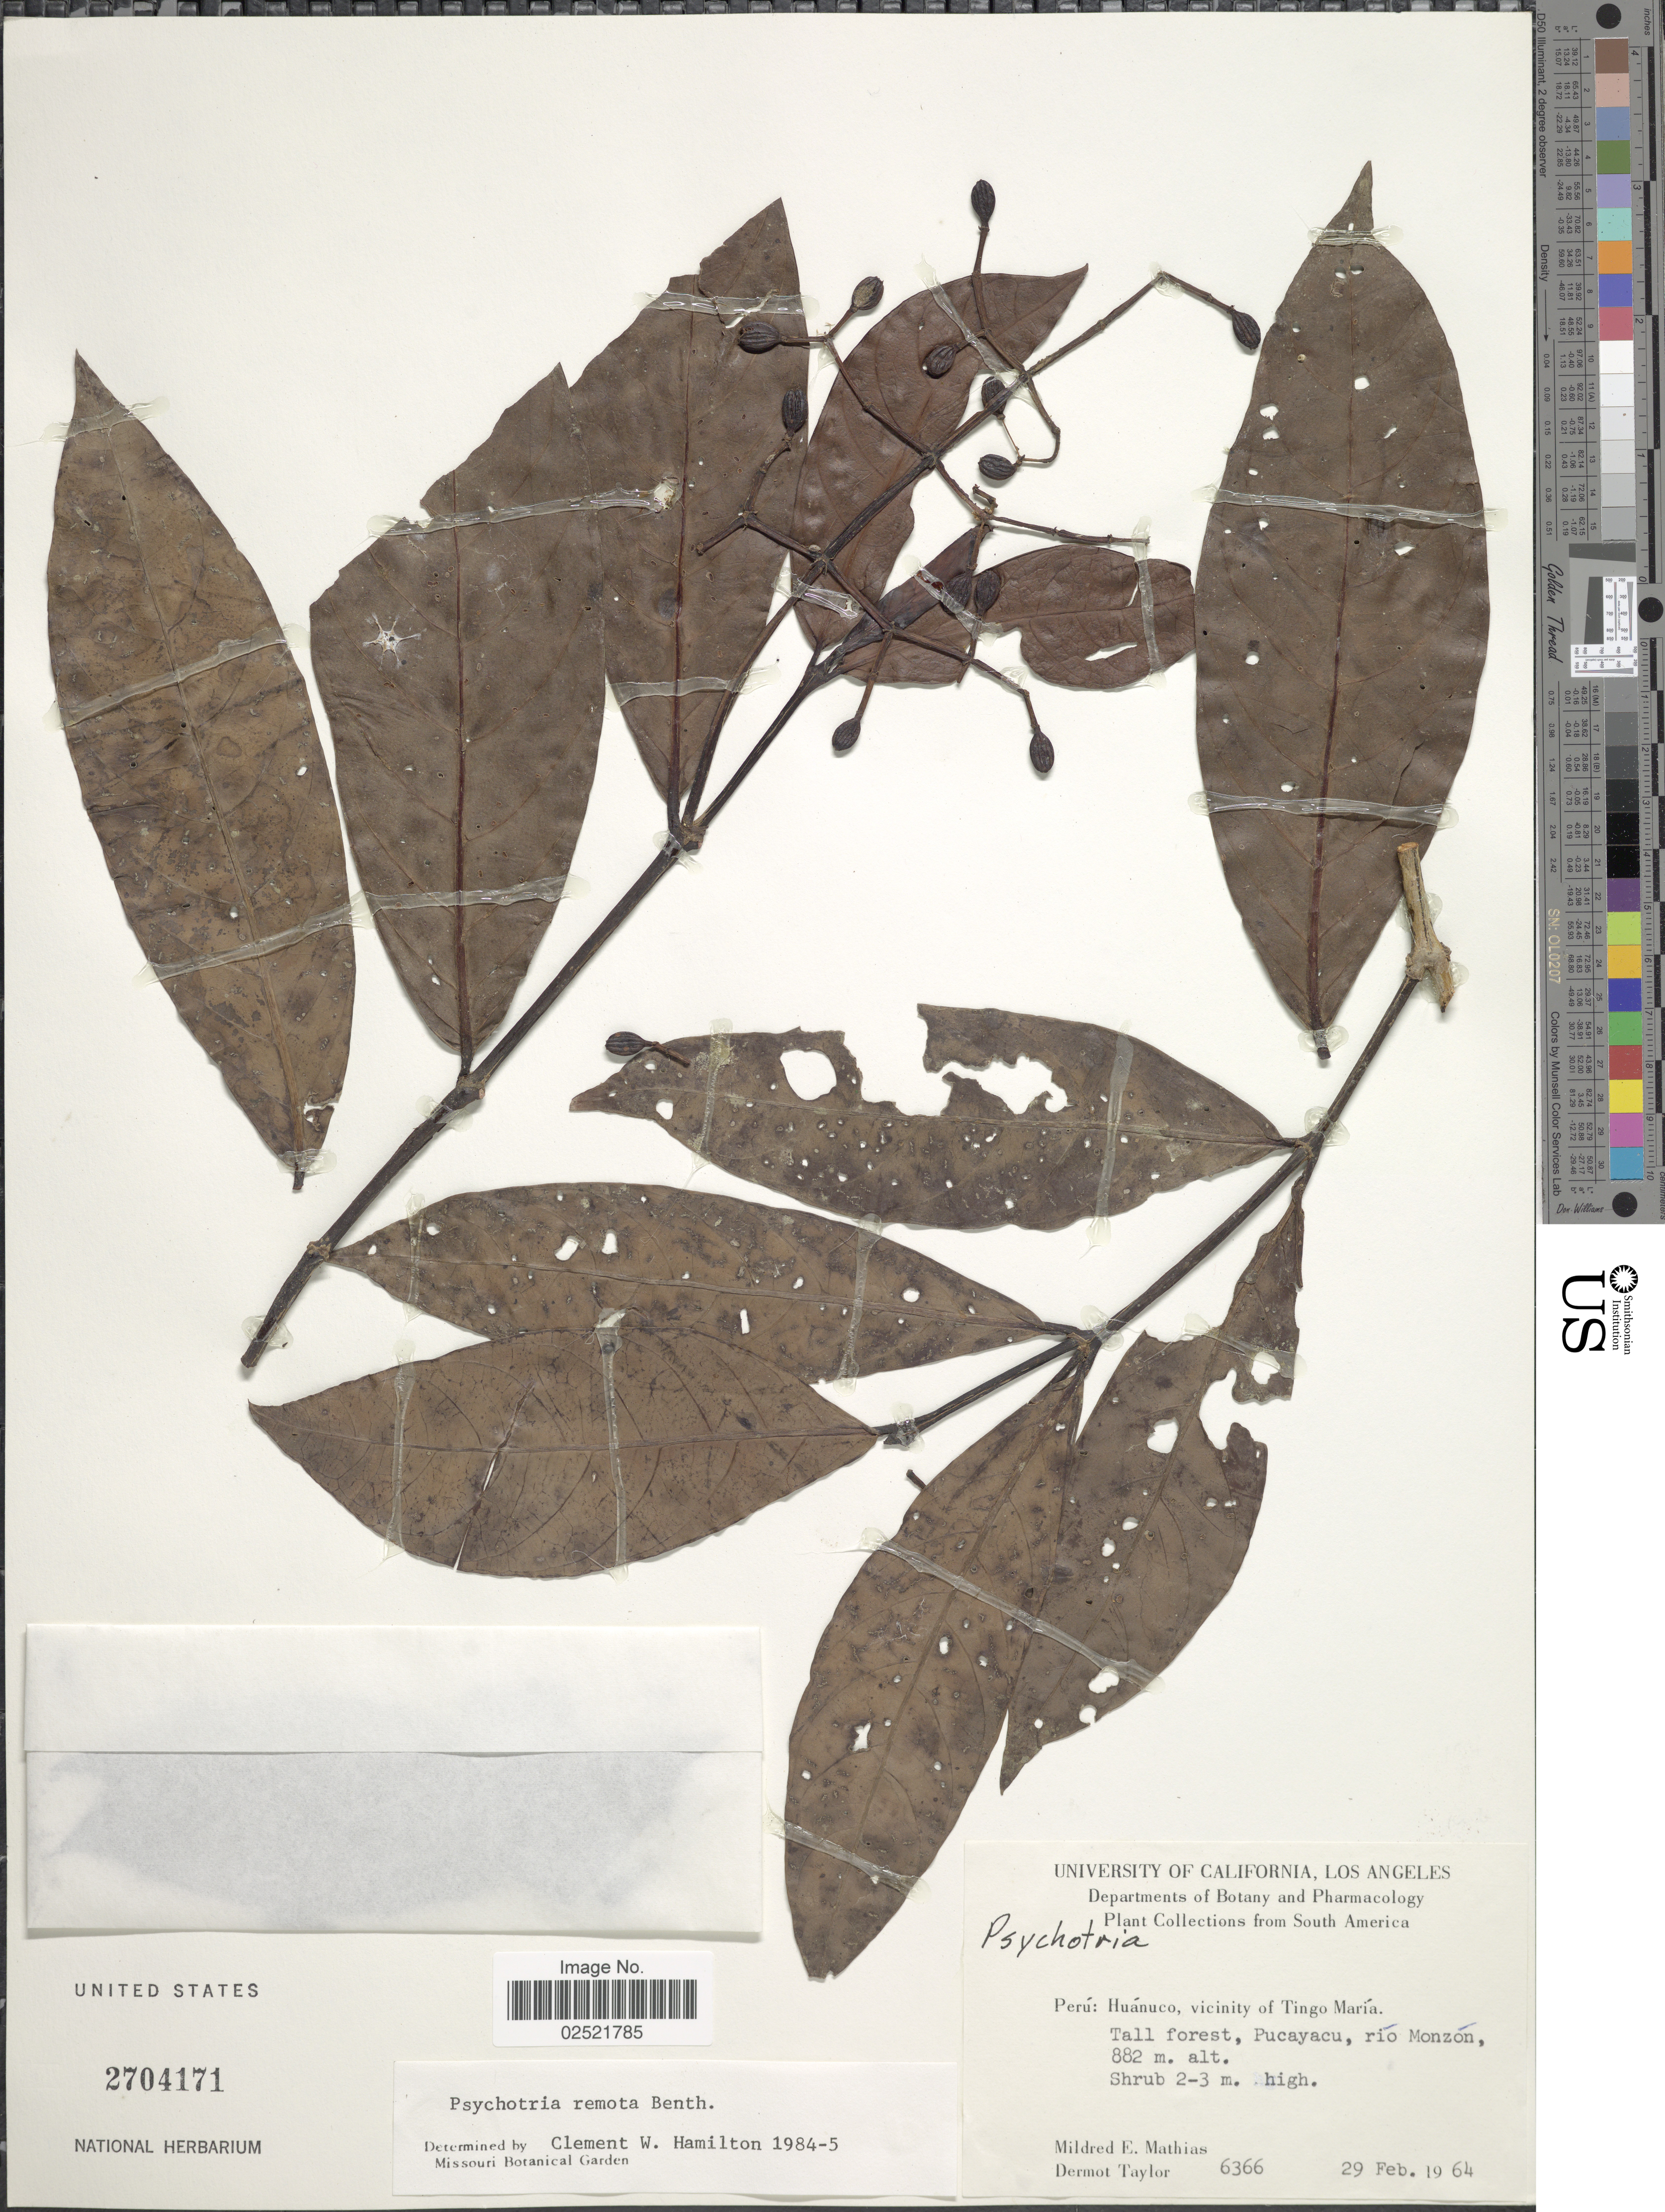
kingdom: Plantae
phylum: Tracheophyta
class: Magnoliopsida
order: Gentianales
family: Rubiaceae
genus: Psychotria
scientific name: Psychotria remota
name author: Benth.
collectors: M. E. Mathias & D. Taylor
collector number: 6366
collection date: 1964-02-29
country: Peru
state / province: Huánuco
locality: Vicinity of Tingo Maria, Pucayacu, Rio Monzon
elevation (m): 882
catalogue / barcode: US 2704171